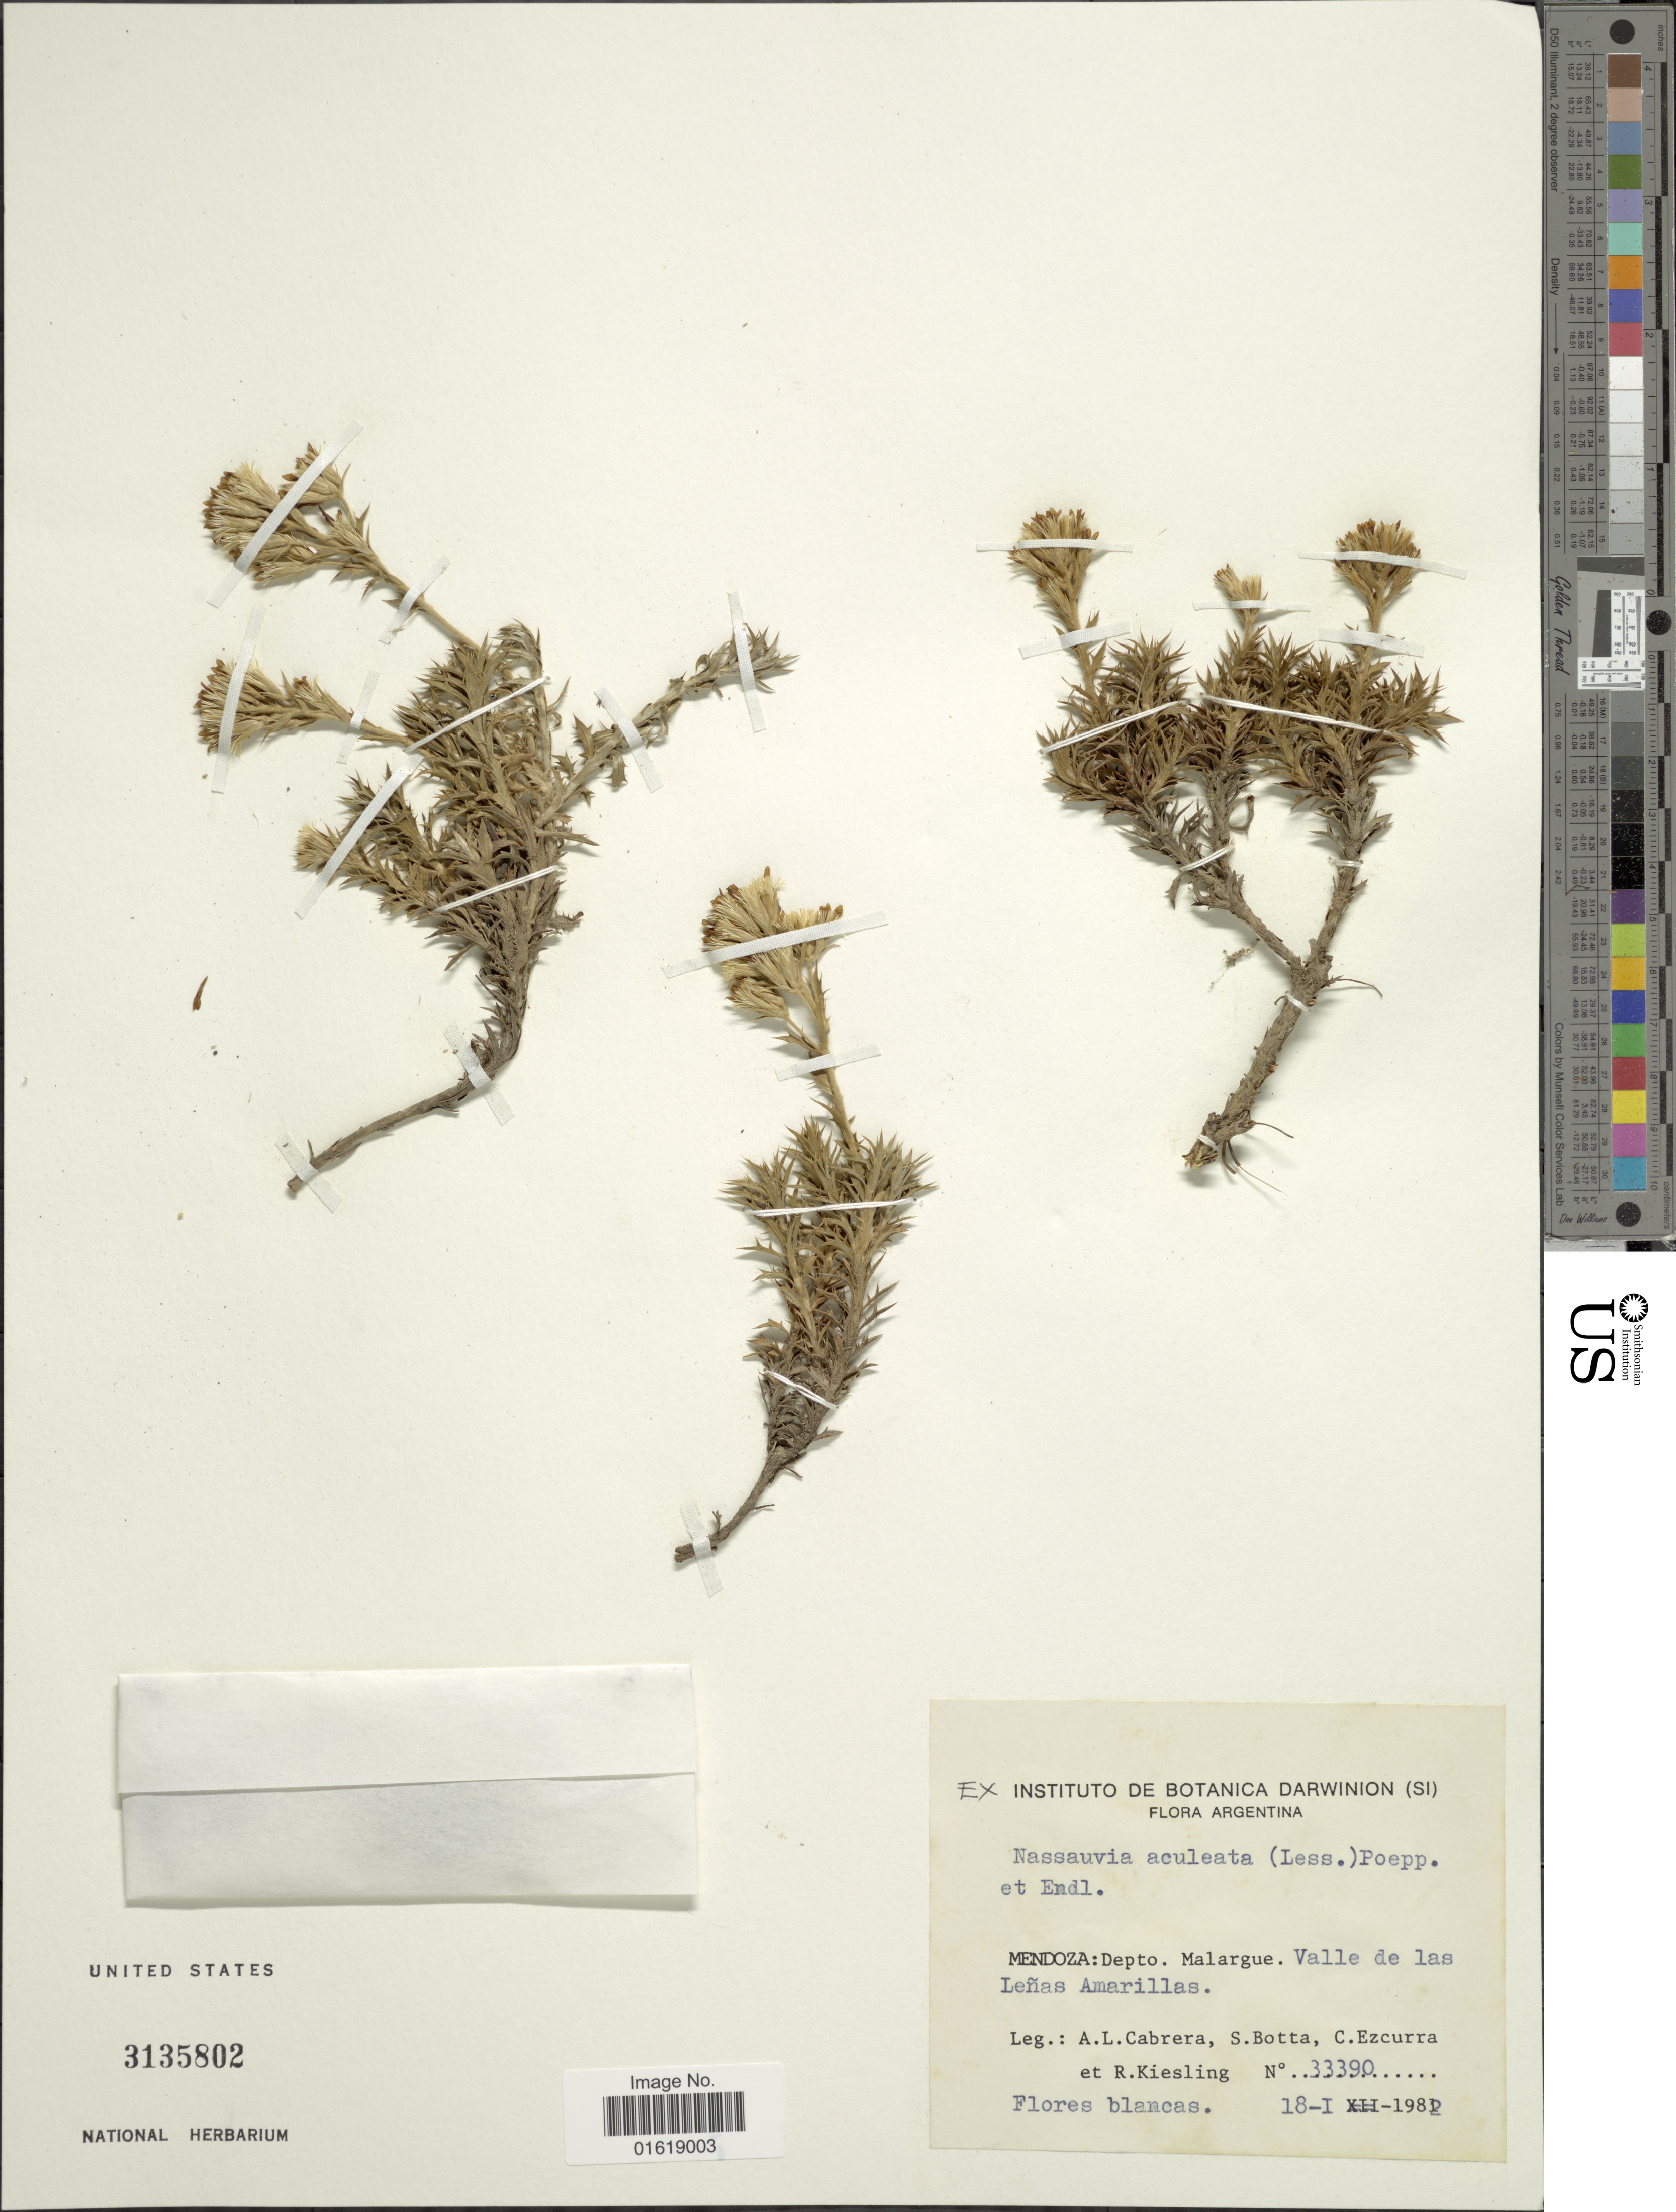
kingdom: Plantae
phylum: Tracheophyta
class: Magnoliopsida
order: Asterales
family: Asteraceae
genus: Nassauvia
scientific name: Nassauvia aculeata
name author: (Less.) Poepp. & Endl.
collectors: A. L. Cabrera, S. Botta, C. Ezcurra & R. Kiesling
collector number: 33390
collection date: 1980-01-18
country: Argentina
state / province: Mendoza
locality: Mendoza: Depto. Malargue. Valle de las Leñas Amarillas.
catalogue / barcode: US 3135802